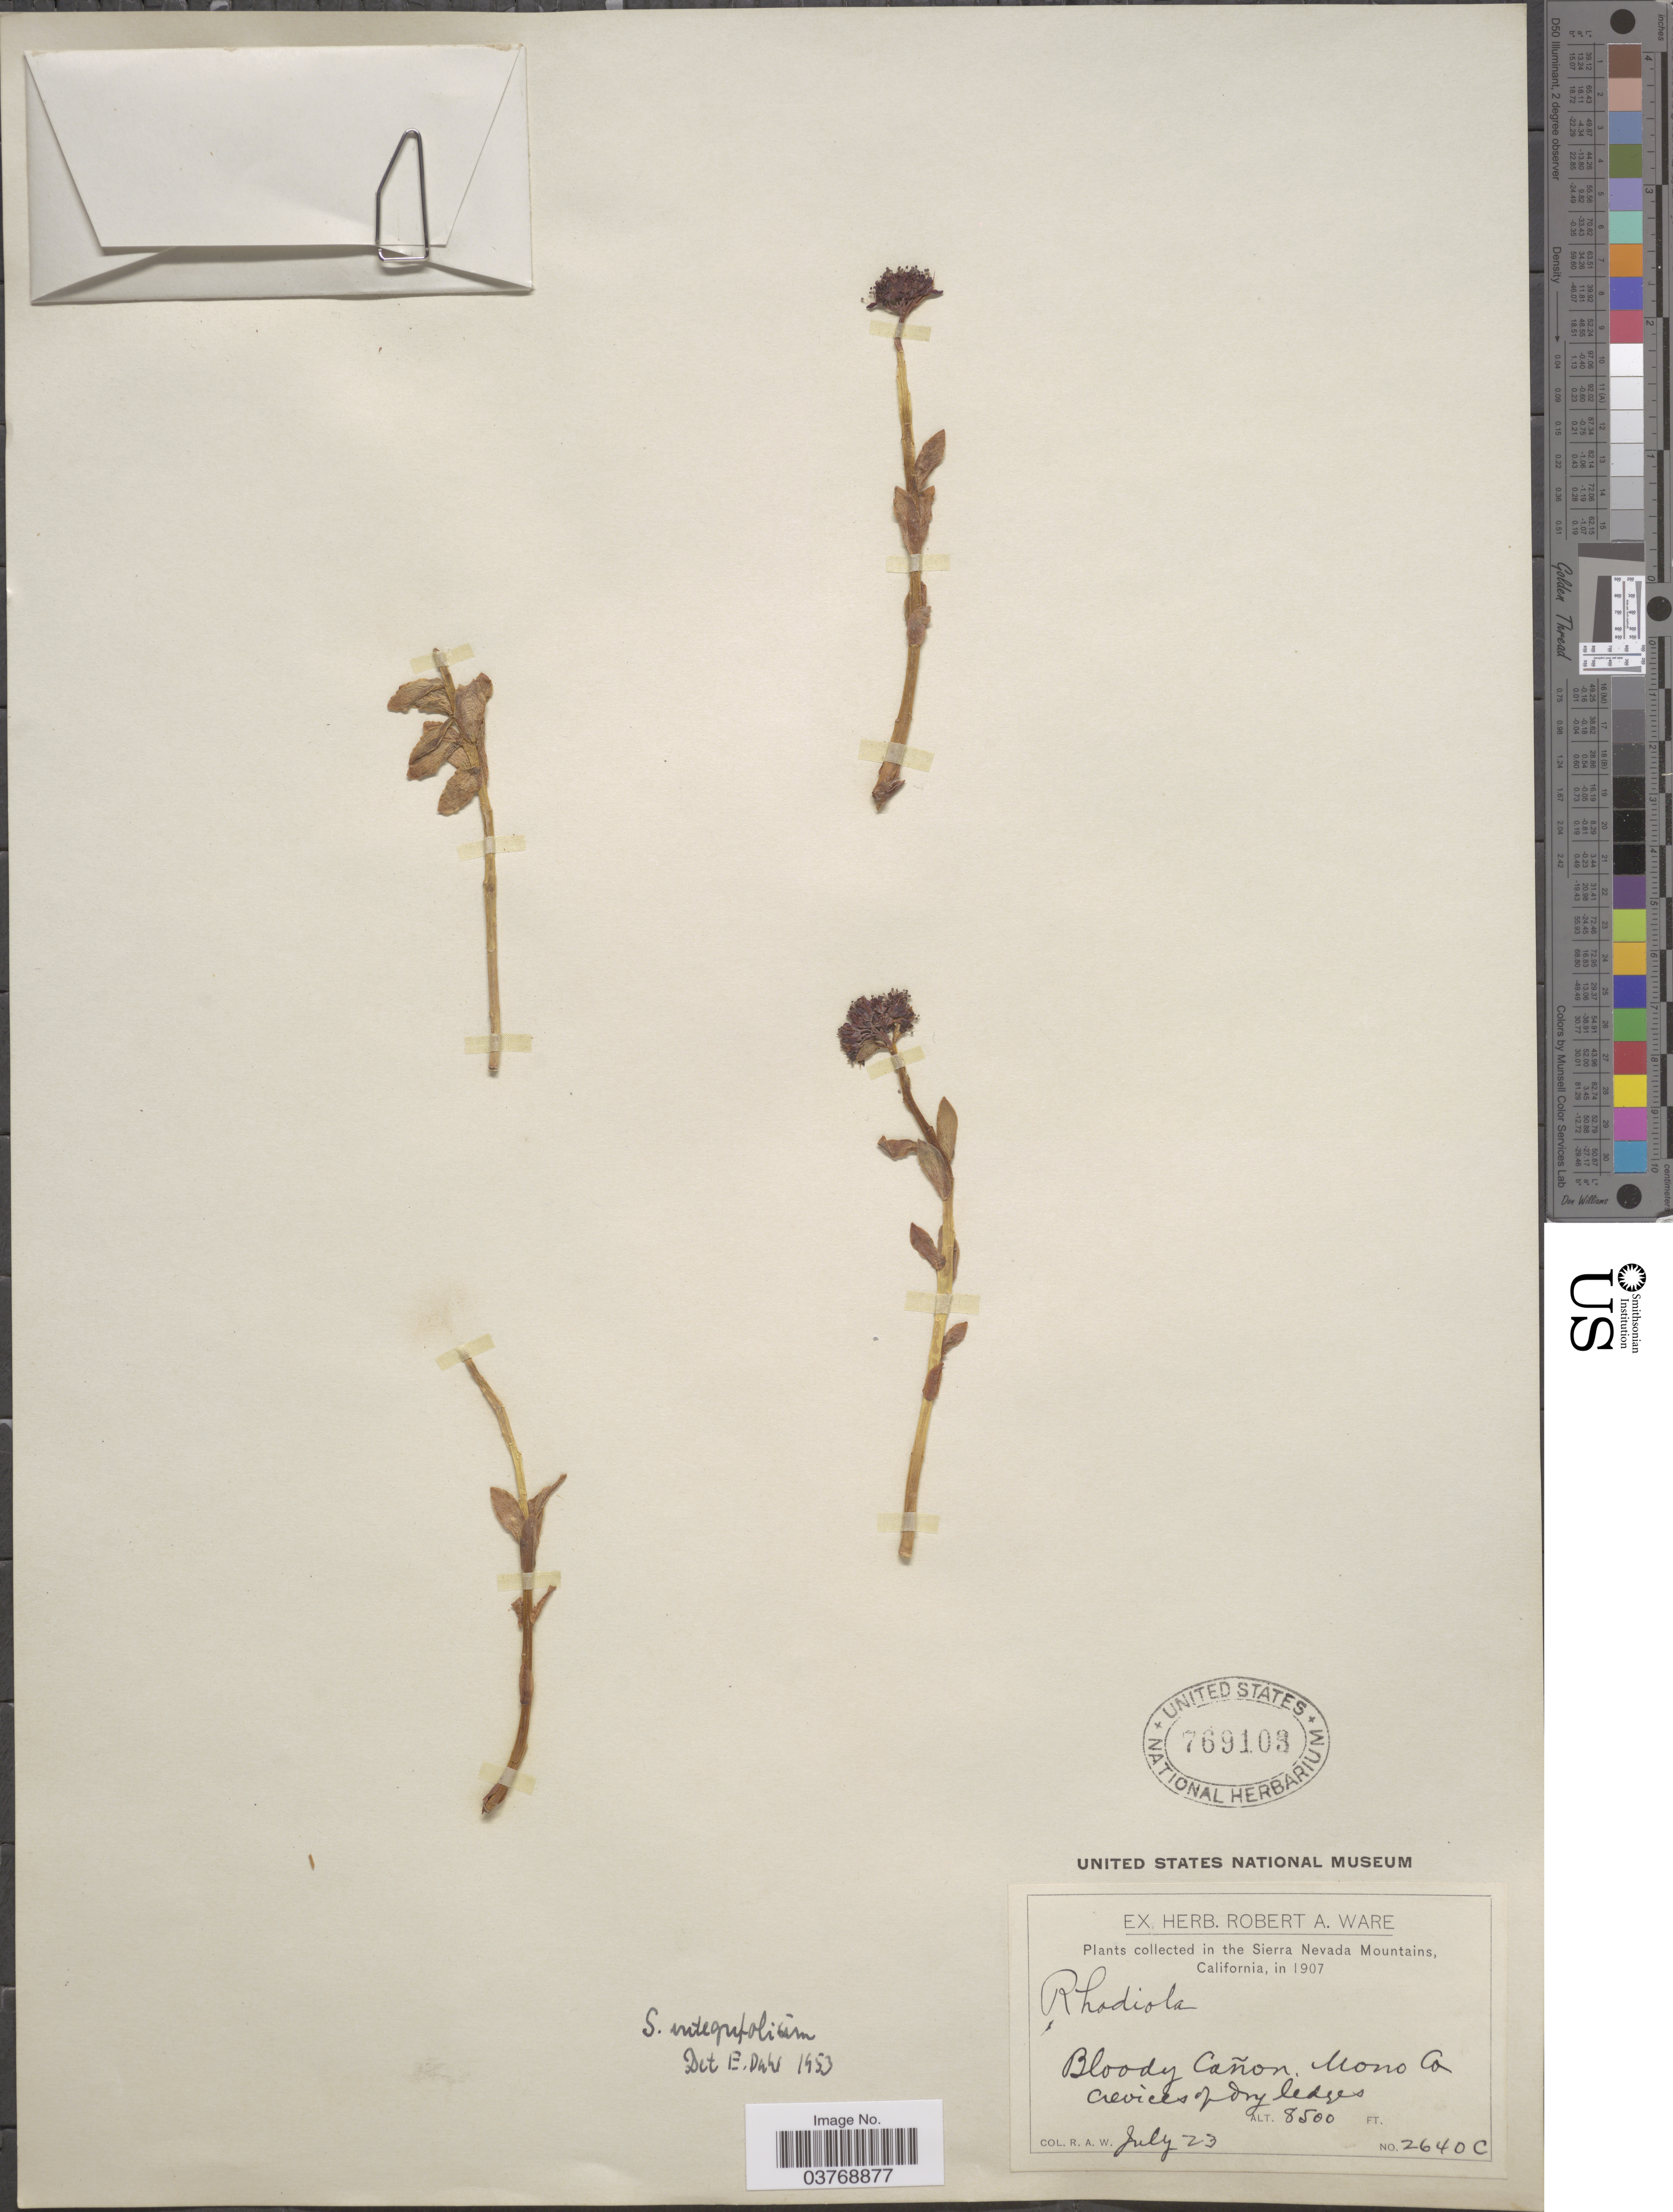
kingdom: Plantae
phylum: Tracheophyta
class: Magnoliopsida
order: Saxifragales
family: Crassulaceae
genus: Rhodiola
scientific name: Rhodiola integrifolia subsp. integrifolia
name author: Raf.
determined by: Strong, Mark T., (BOT), Smithsonian Institution - National Museum of Natural History (UNITED STATES)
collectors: R. Ware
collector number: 2640C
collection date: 1907-07-23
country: United States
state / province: California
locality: In the Sierra Nevada Mountains. Bloody Cañon, Uono Co.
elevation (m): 2591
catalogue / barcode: US 769103